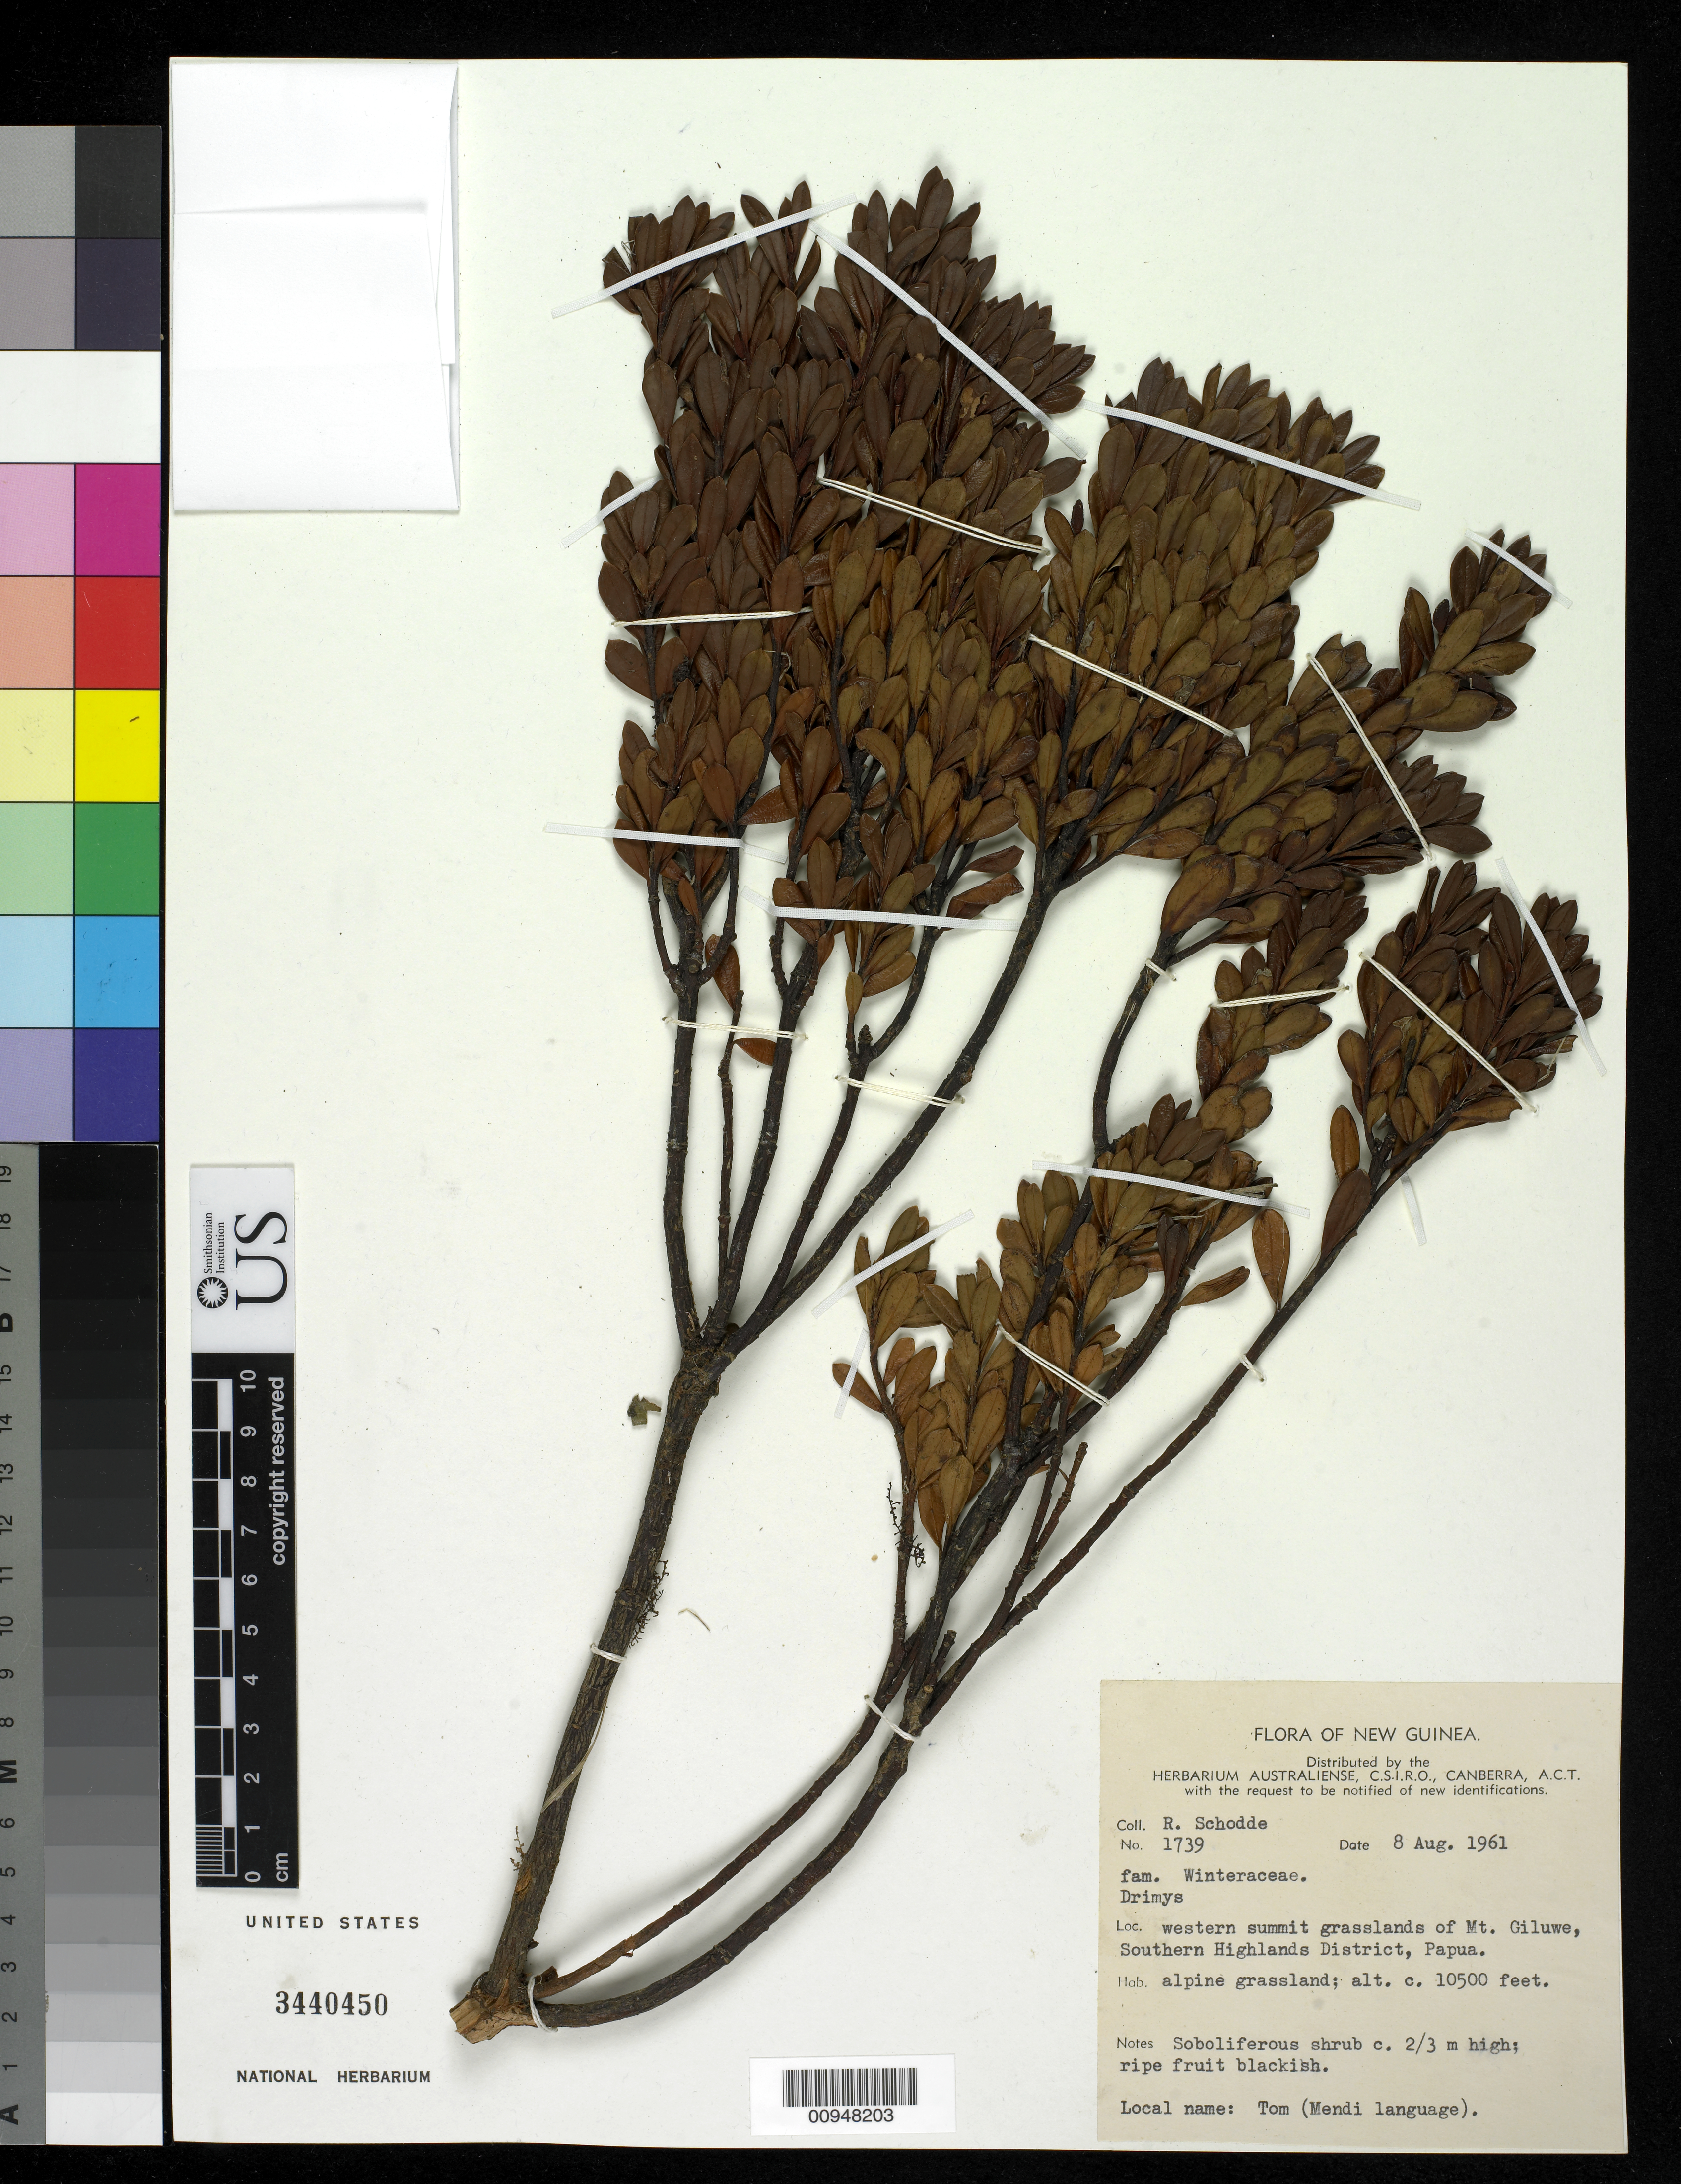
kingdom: Plantae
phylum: Tracheophyta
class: Magnoliopsida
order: Canellales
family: Winteraceae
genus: Drimys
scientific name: Drimys sp.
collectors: R. Schodde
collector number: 1739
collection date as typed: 08 Aug 1961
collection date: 1961-08-08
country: Papua New Guinea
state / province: Southern Highlands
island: New Guinea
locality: W summit grasslands of Mt. Giluwe.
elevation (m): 3200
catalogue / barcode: US 3440450